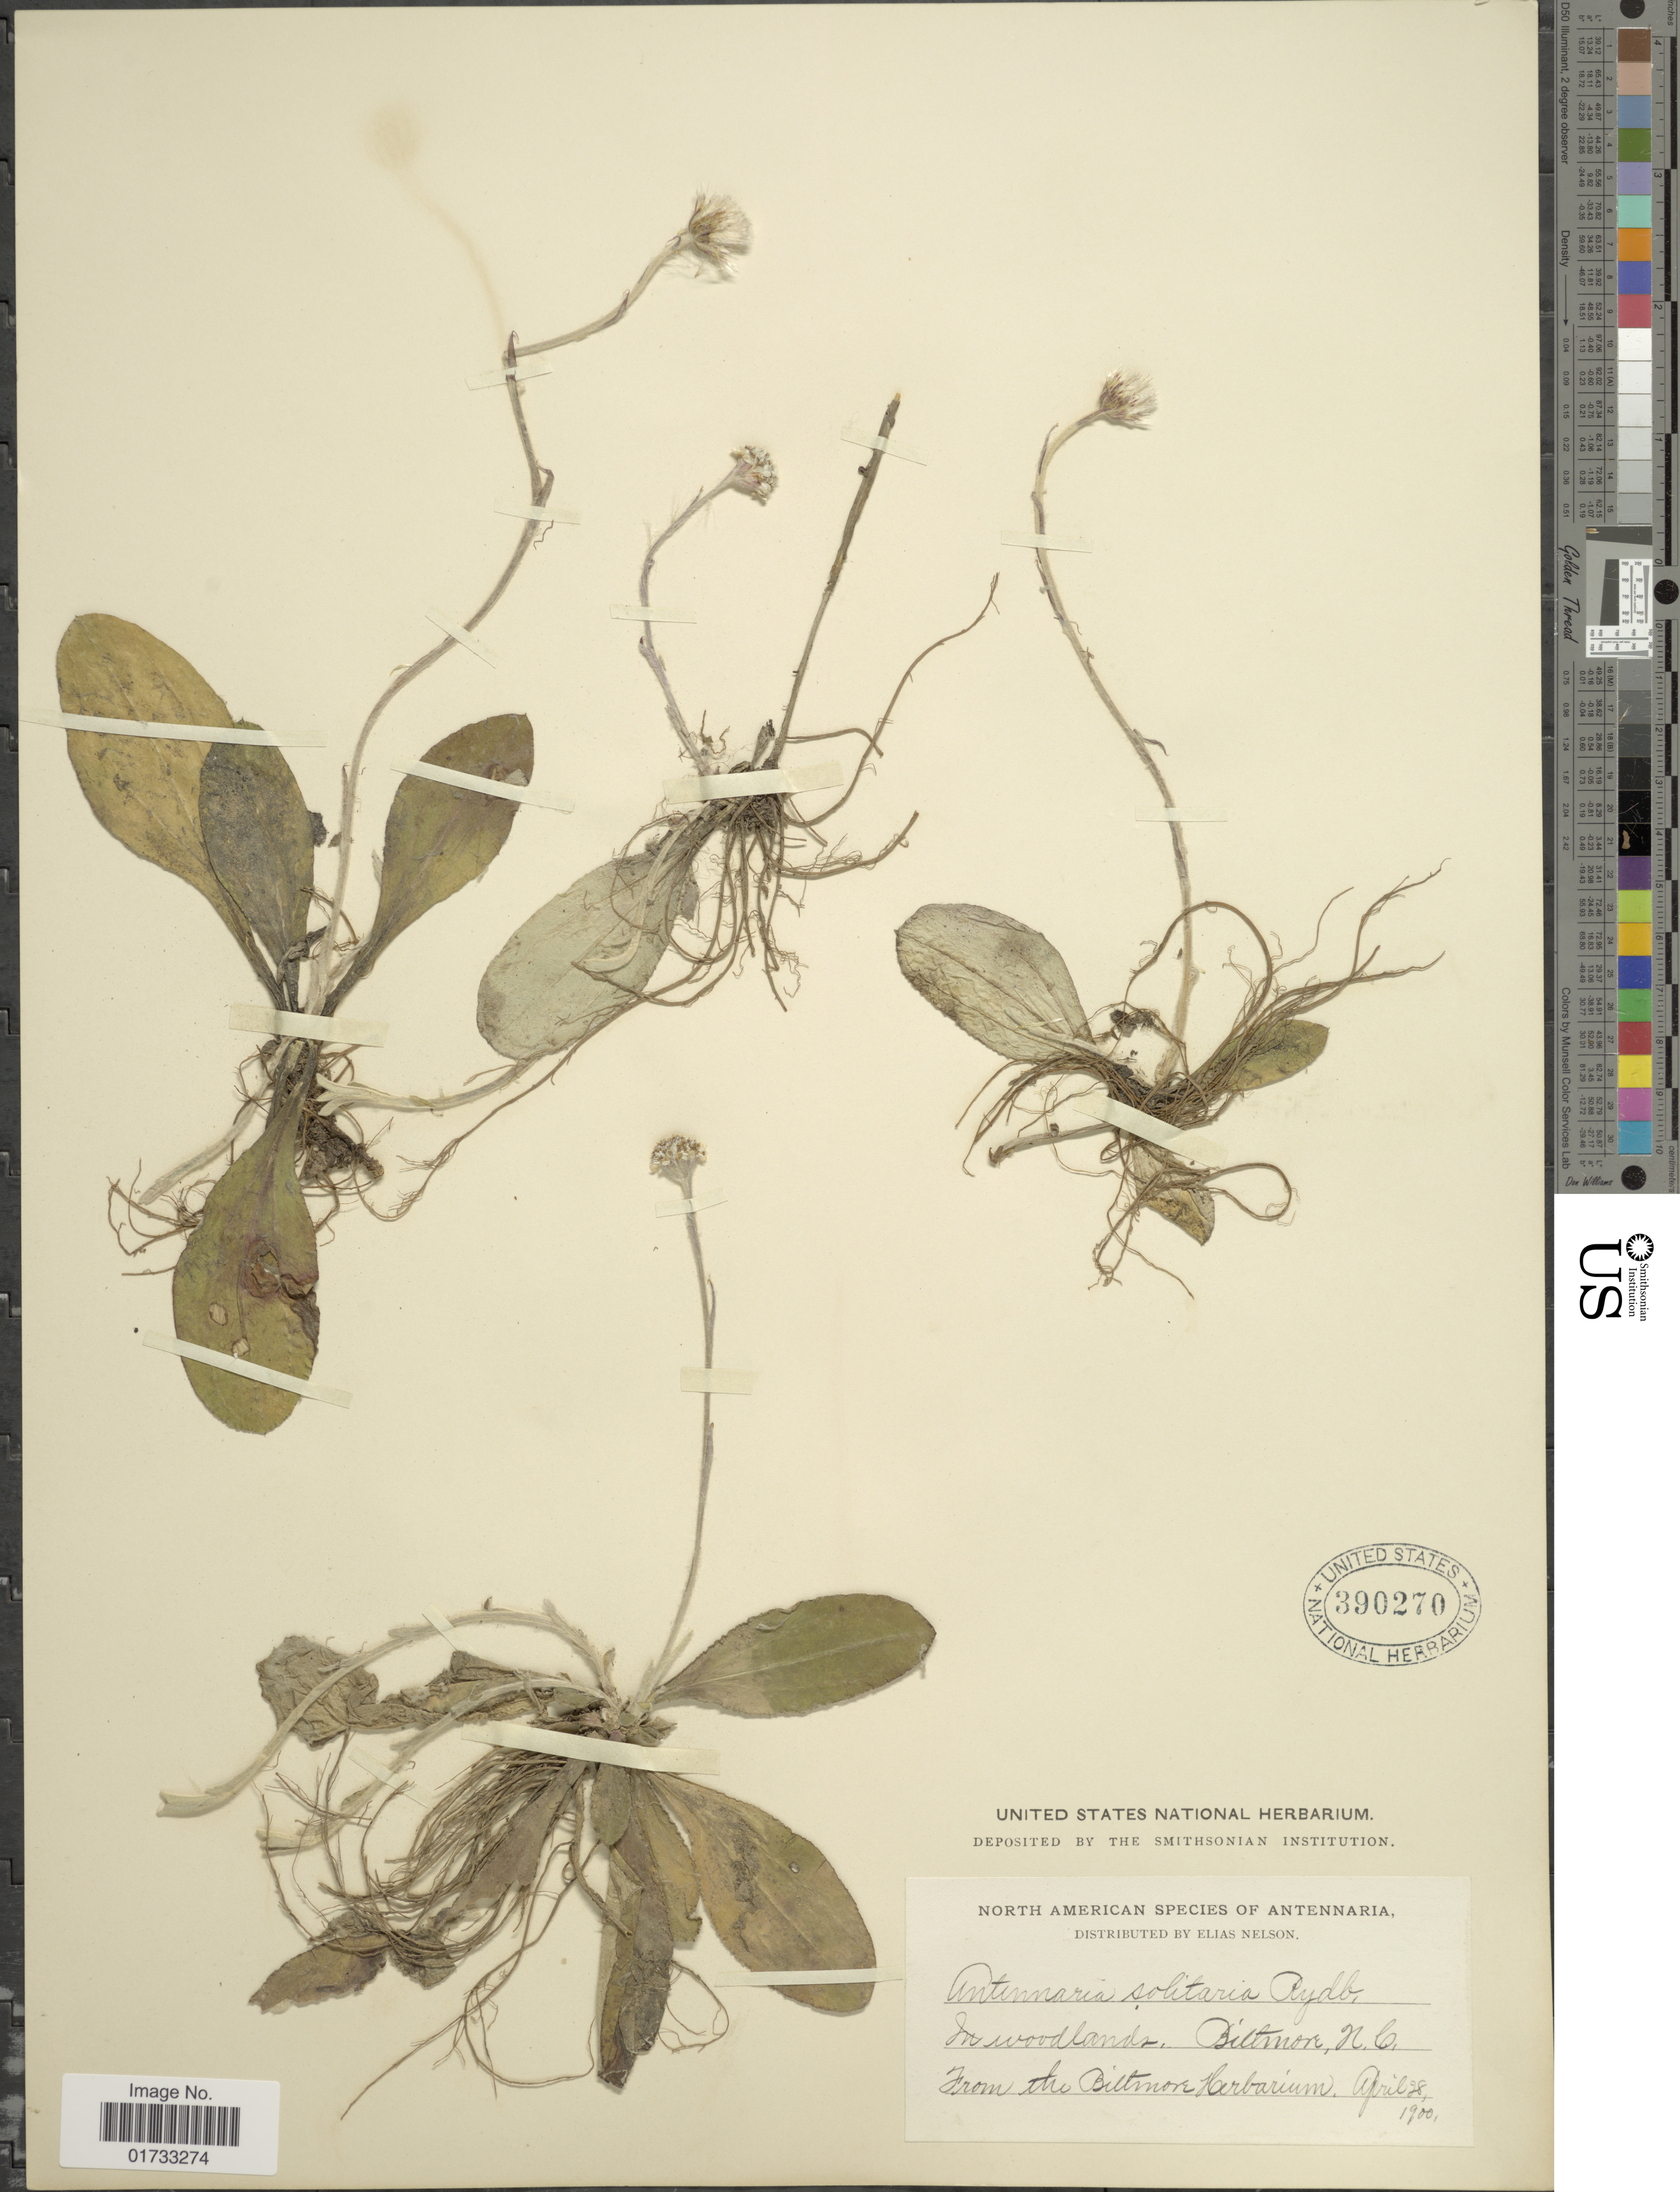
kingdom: Plantae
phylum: Tracheophyta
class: Magnoliopsida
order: Asterales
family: Asteraceae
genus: Antennaria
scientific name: Antennaria solitaria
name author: Rydb.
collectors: E. Nelson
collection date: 1900-04-28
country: United States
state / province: North Carolina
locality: In woodlands, from the Biltmore Herbarium [unsure placement]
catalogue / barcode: US 390270